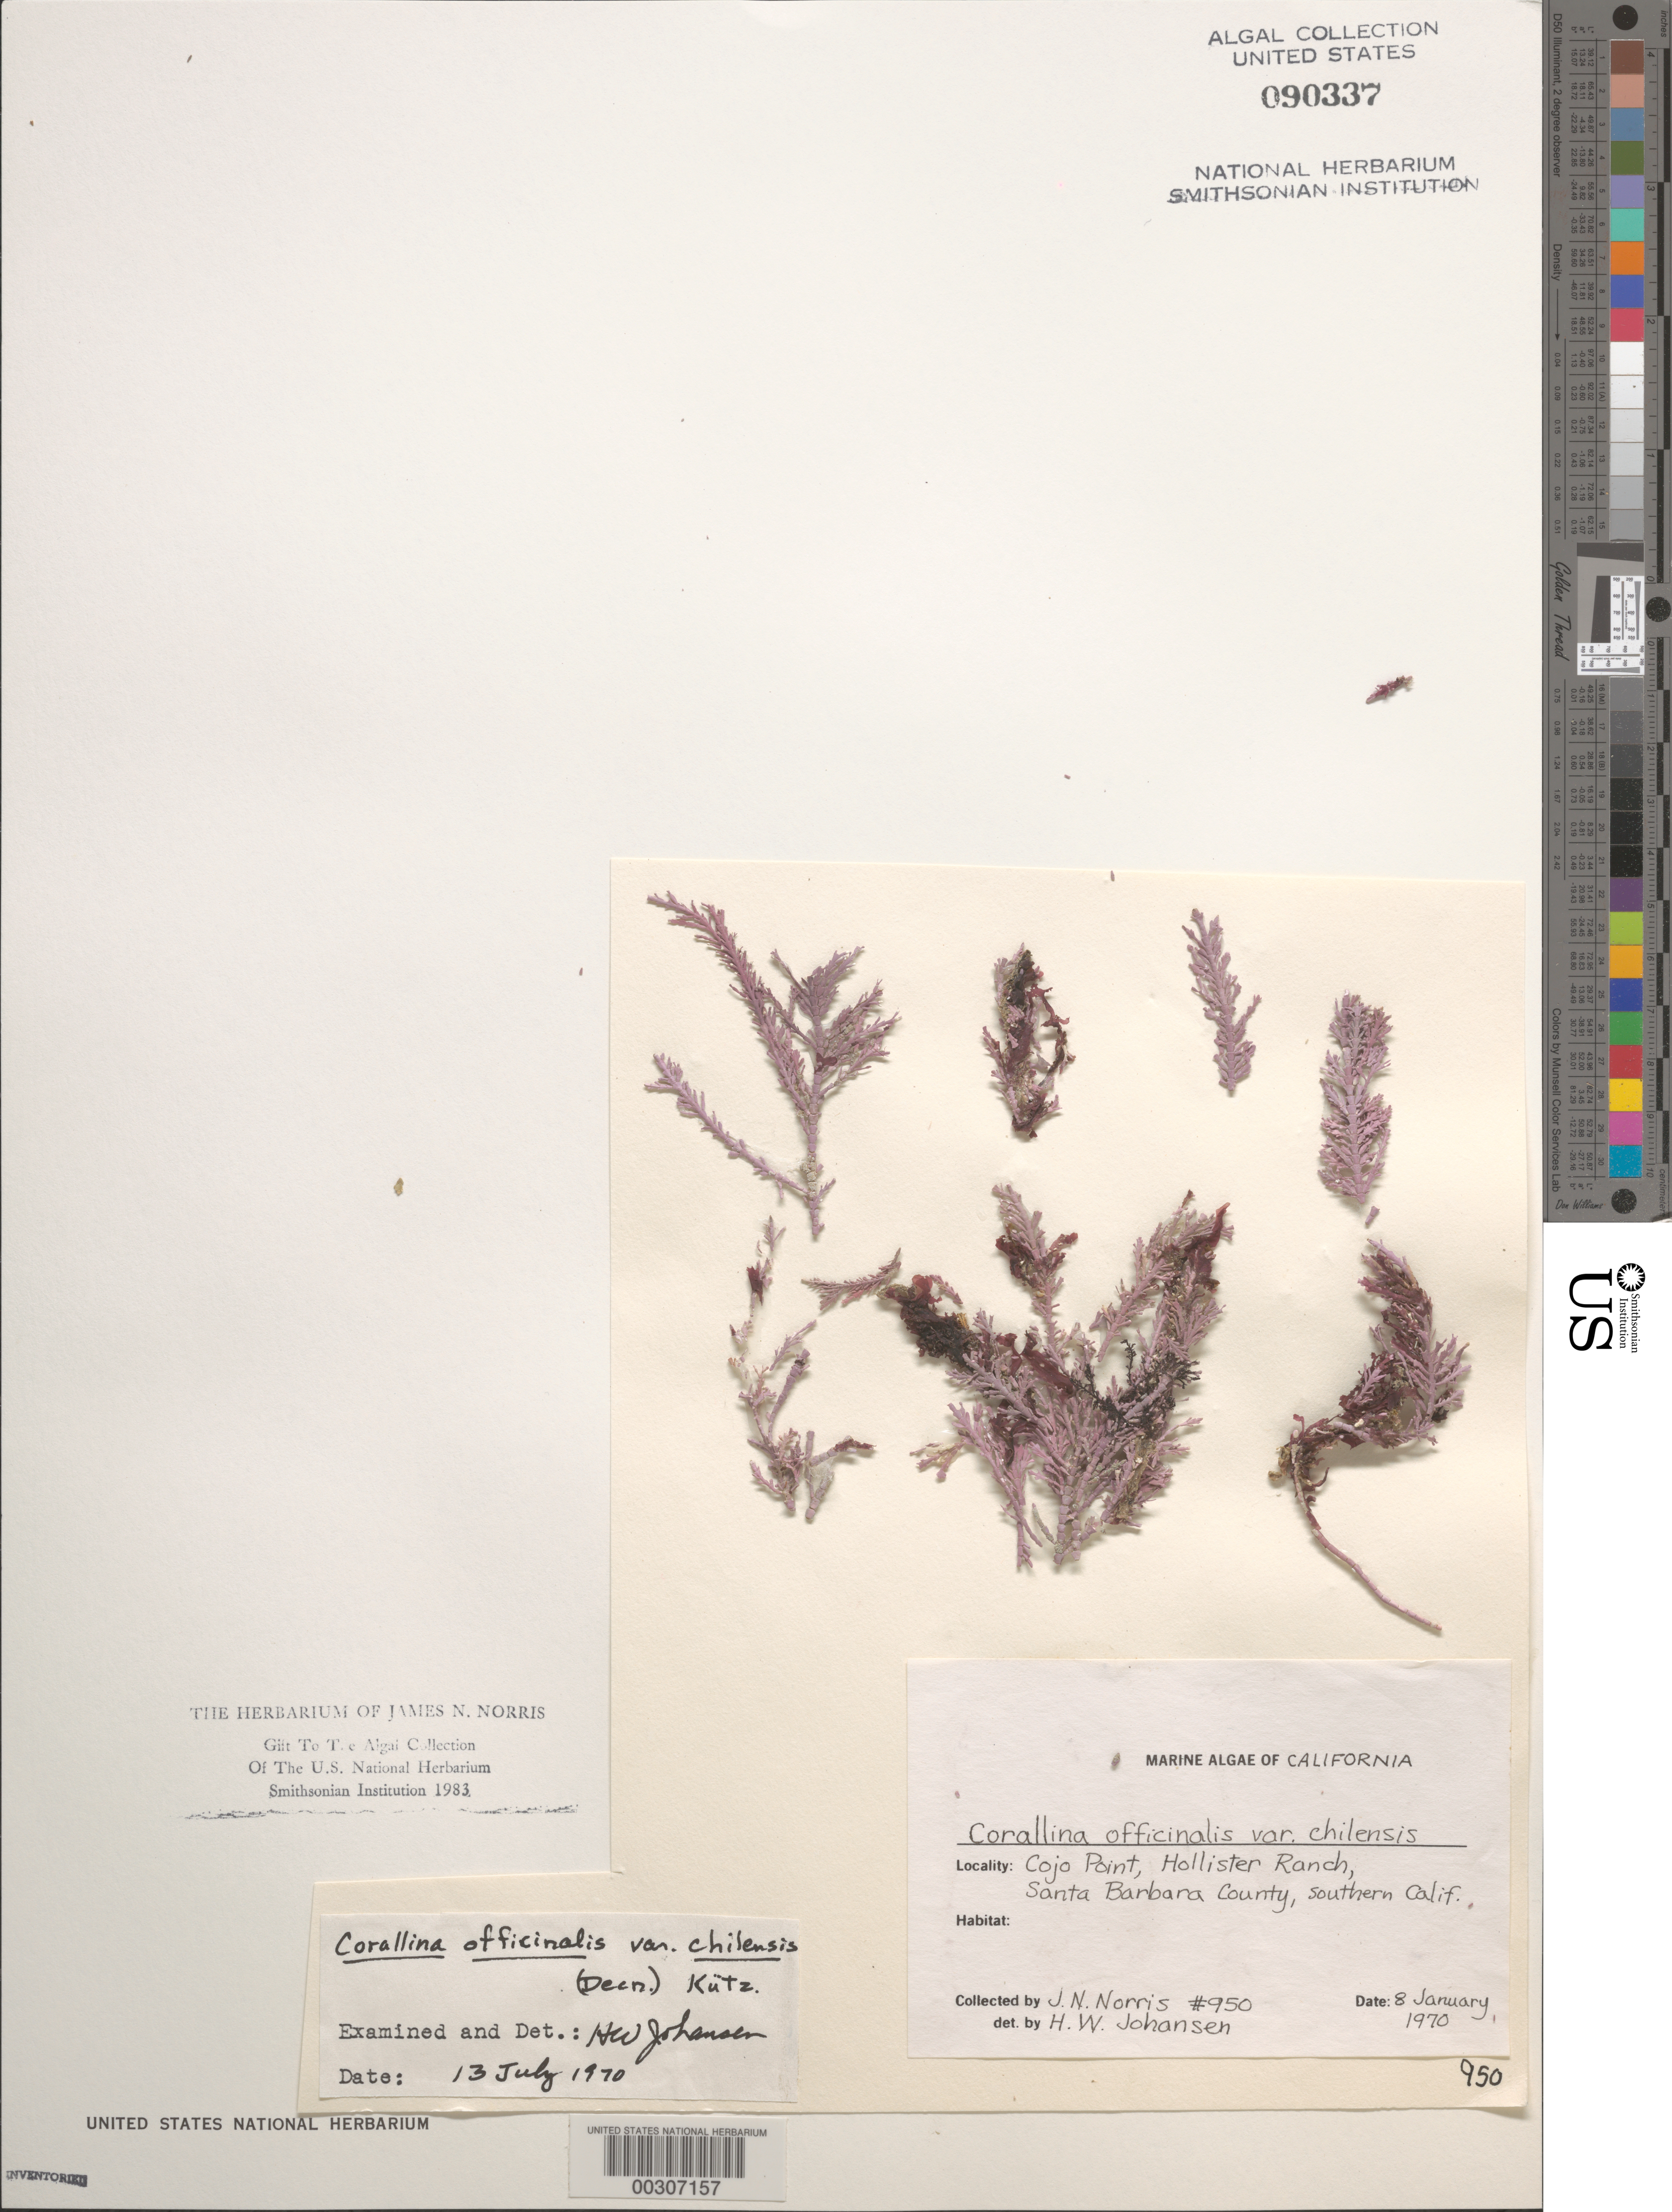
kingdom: Plantae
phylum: Rhodophyta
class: Florideophyceae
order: Corallinales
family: Corallinaceae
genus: Corallina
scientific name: Corallina officinalis var. chilensis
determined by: Johansen, H. W.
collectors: J. N. Norris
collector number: JN-950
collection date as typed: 08 Jan 1970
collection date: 1970-01-08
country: United States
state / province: California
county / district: Santa Barbara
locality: Cojo Point, Hollister Ranch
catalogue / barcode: US 90337